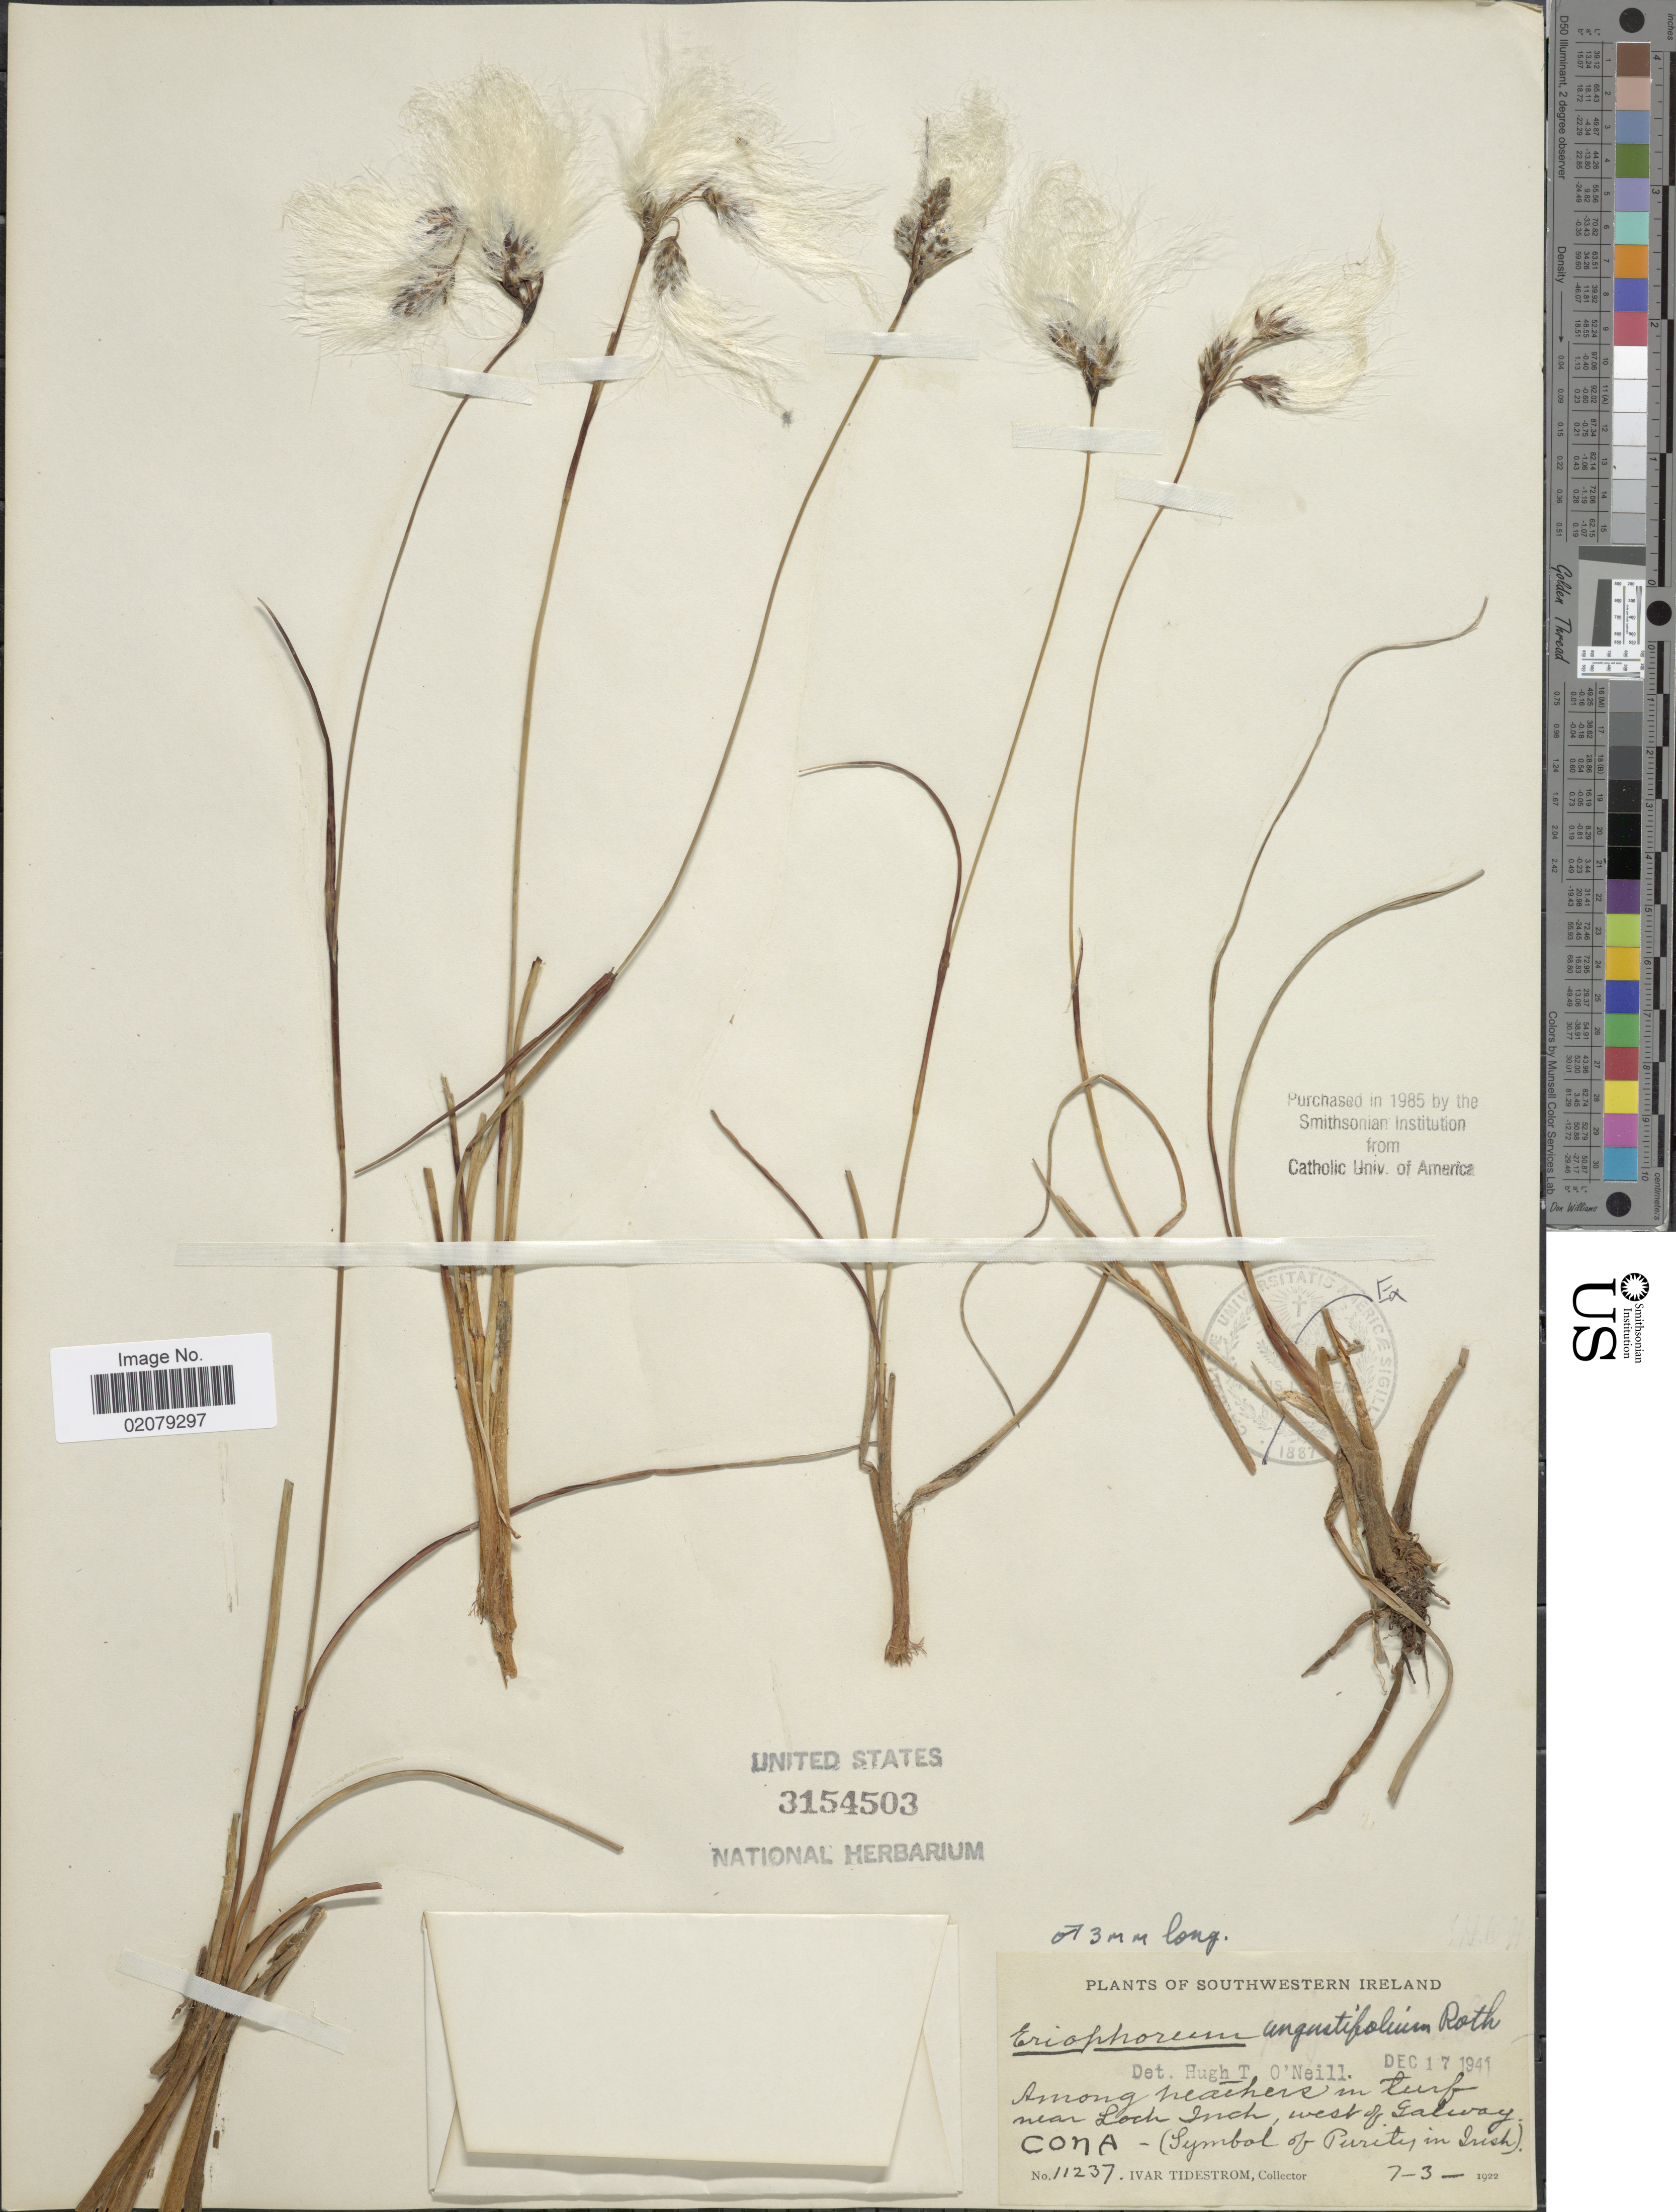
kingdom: Plantae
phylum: Tracheophyta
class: Liliopsida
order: Poales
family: Cyperaceae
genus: Eriophorum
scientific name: Eriophorum angustifolium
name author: Honck.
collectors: I. F. Tidestrom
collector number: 11237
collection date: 1922-03-07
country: Ireland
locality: Southwestern Ireland, Among neachers in turf near Loch inch, west of Galway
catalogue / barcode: US 3154503